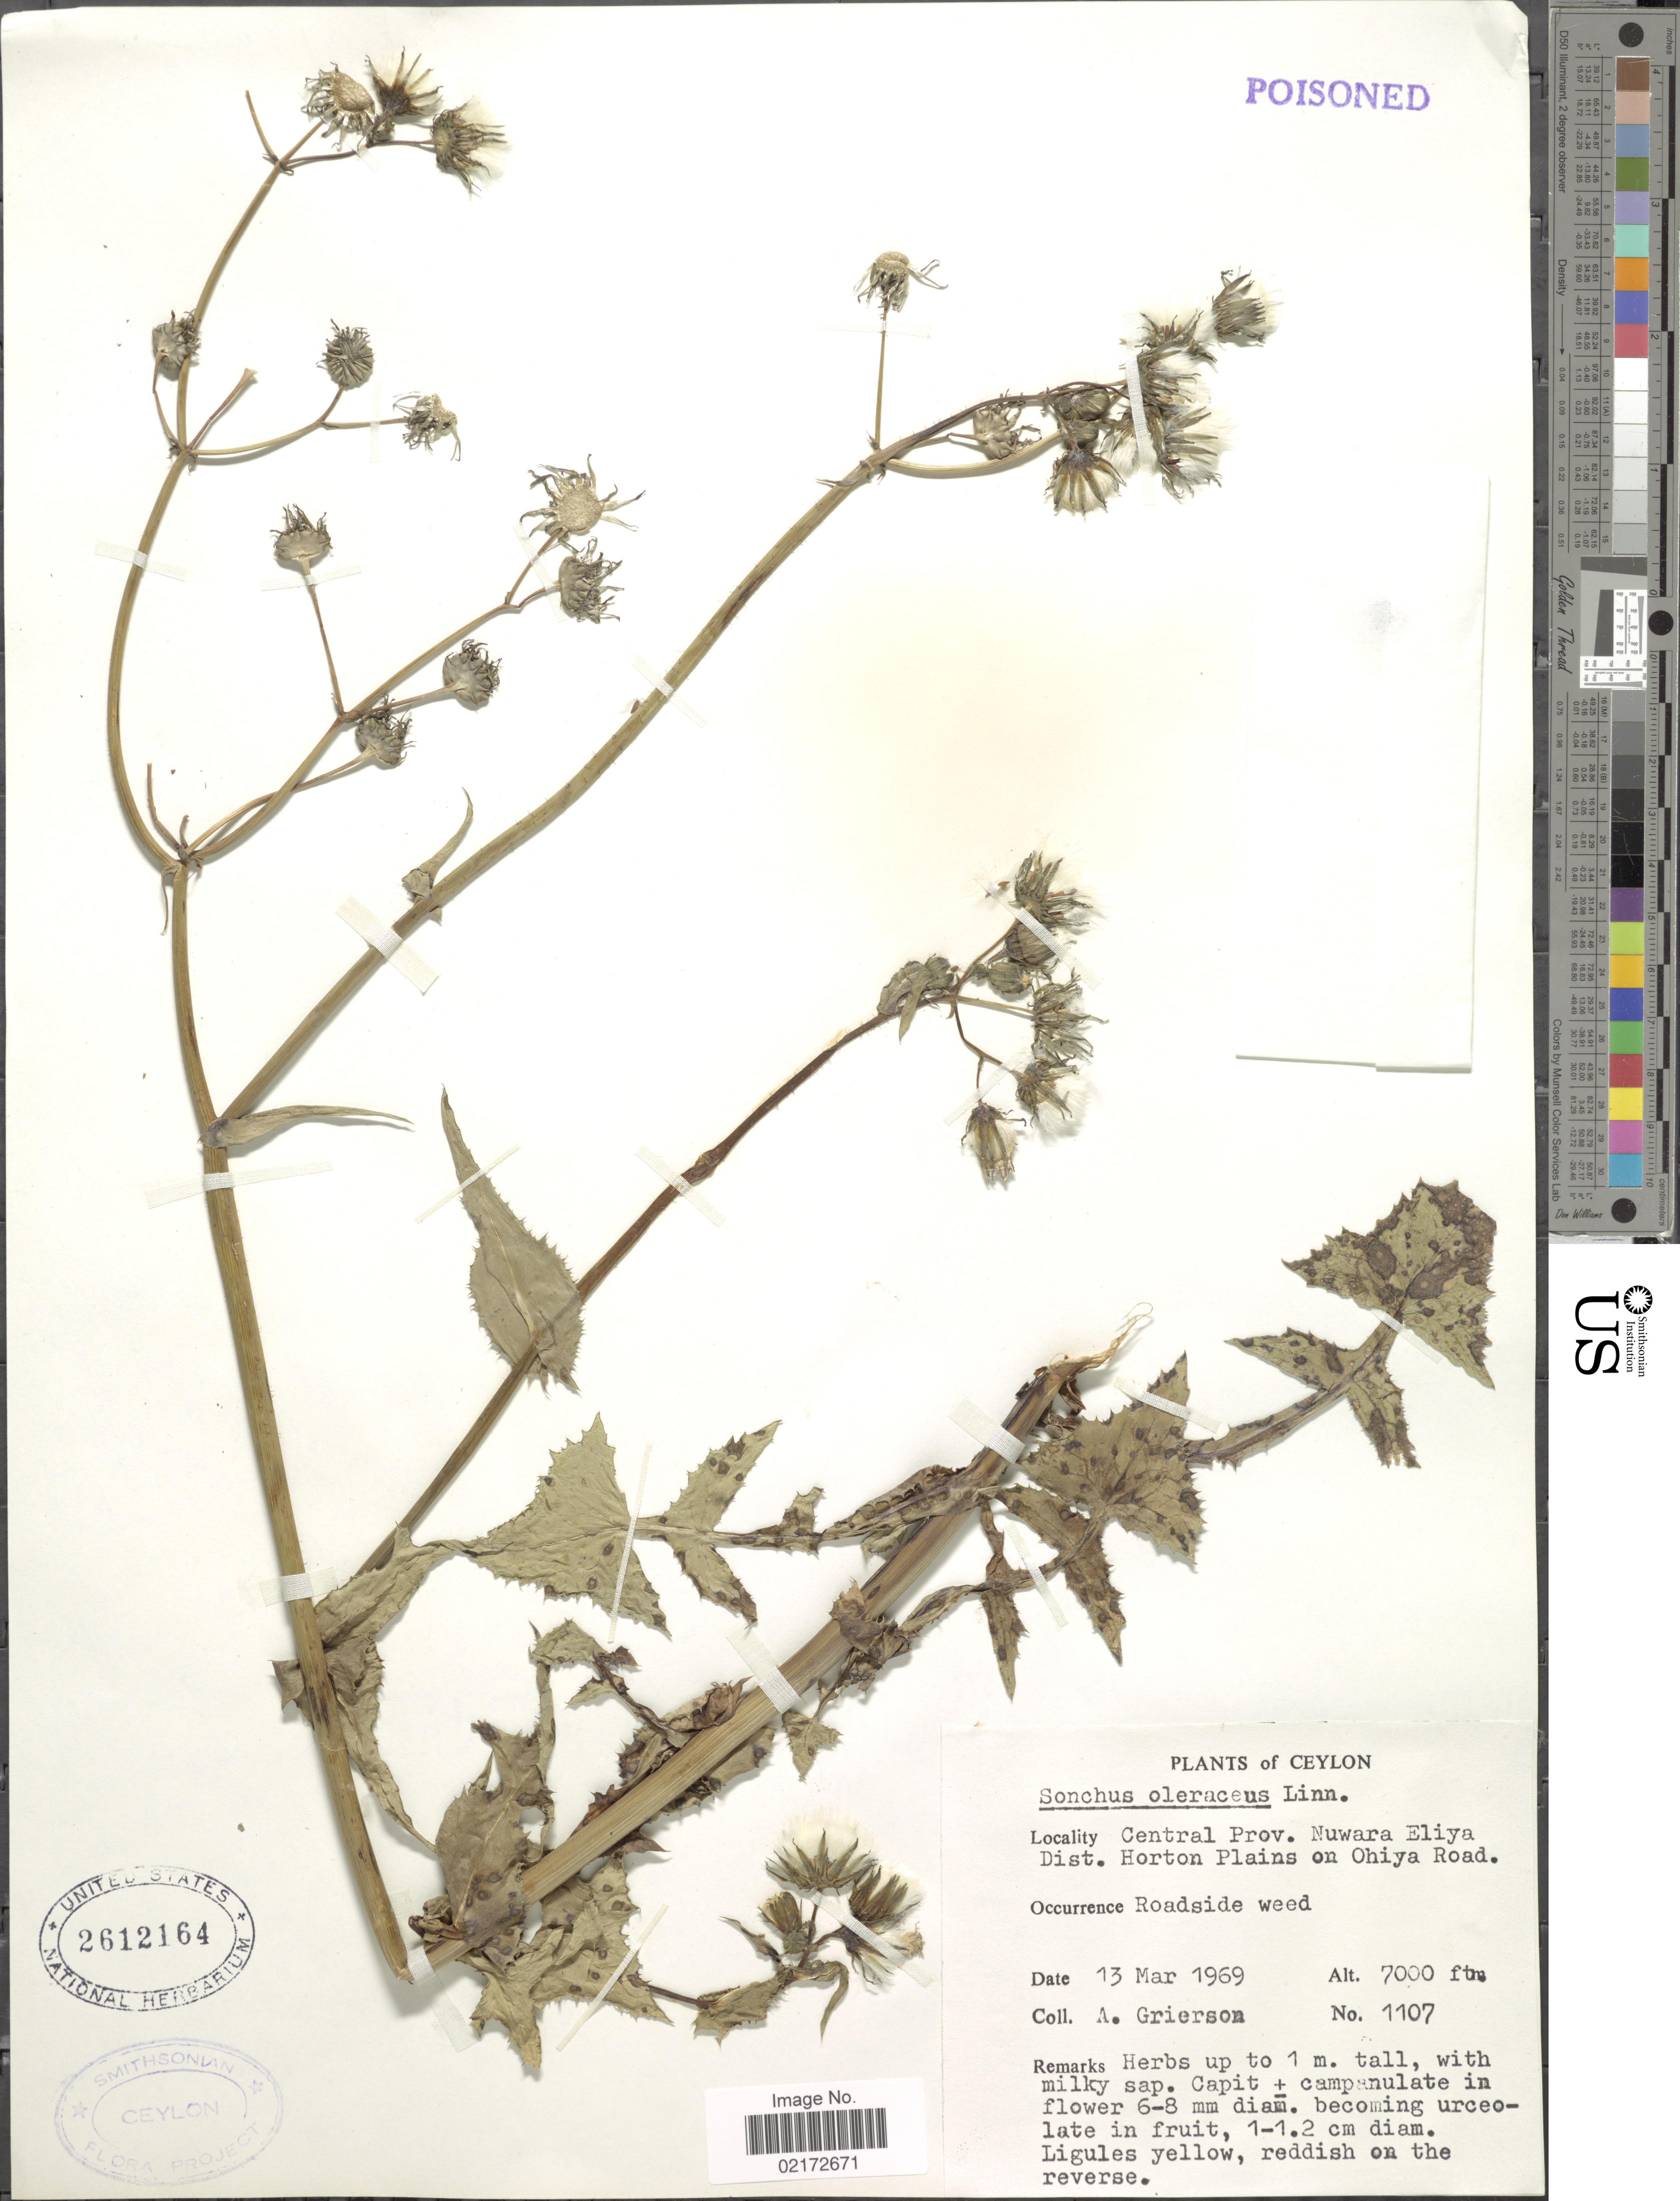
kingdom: Plantae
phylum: Tracheophyta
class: Magnoliopsida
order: Asterales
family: Asteraceae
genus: Sonchus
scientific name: Sonchus oleraceus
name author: L.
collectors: A. Grierson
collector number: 1107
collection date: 1969-03-13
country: Sri Lanka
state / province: Central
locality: Ceylon. Central Prov. Nuwara Eliya Dist. Horton Plains on Ohiya Road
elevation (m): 2134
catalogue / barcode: US 2612164